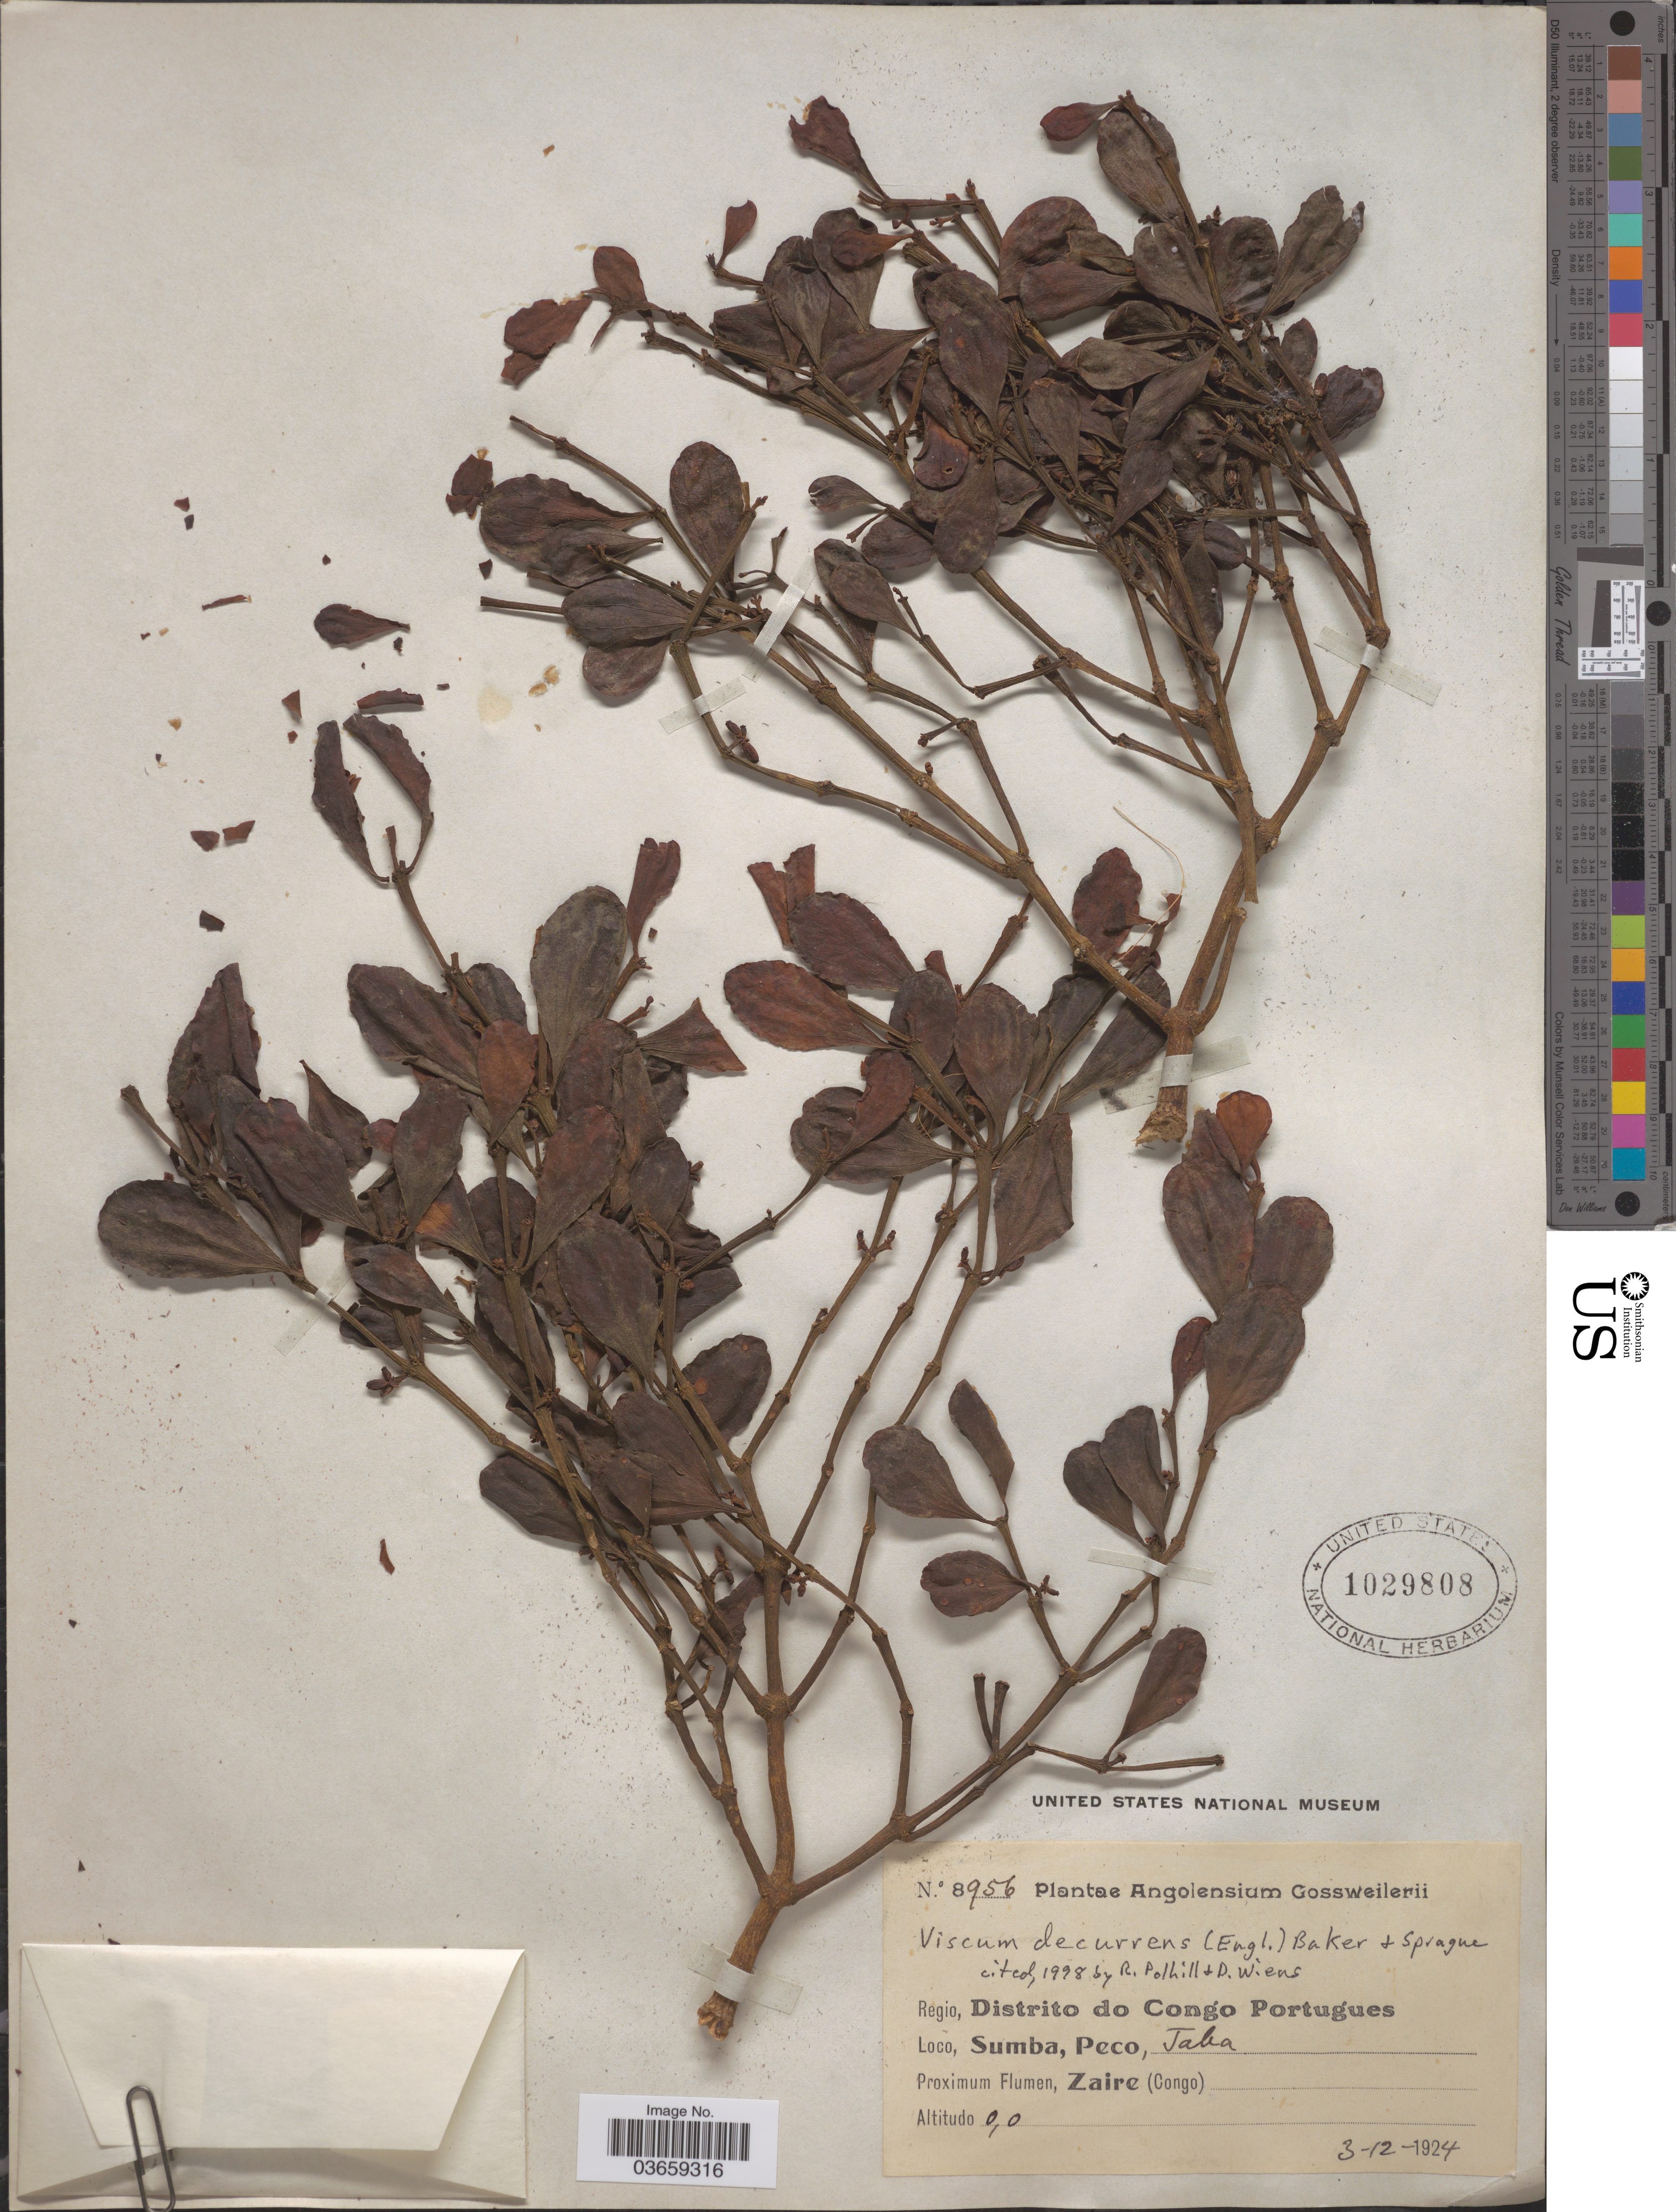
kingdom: Plantae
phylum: Tracheophyta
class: Magnoliopsida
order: Santalales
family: Viscaceae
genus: Viscum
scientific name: Viscum decurrens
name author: (Engl.) Baker & Sprague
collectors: -. Gossweiler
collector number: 8956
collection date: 1924-12-03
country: Angola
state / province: Zaire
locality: Regio, Distrito do Congo Portugues. Sumba, Peco, Jaba. Proximum Flumen, Zaire (Congo).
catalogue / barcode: US 1029808